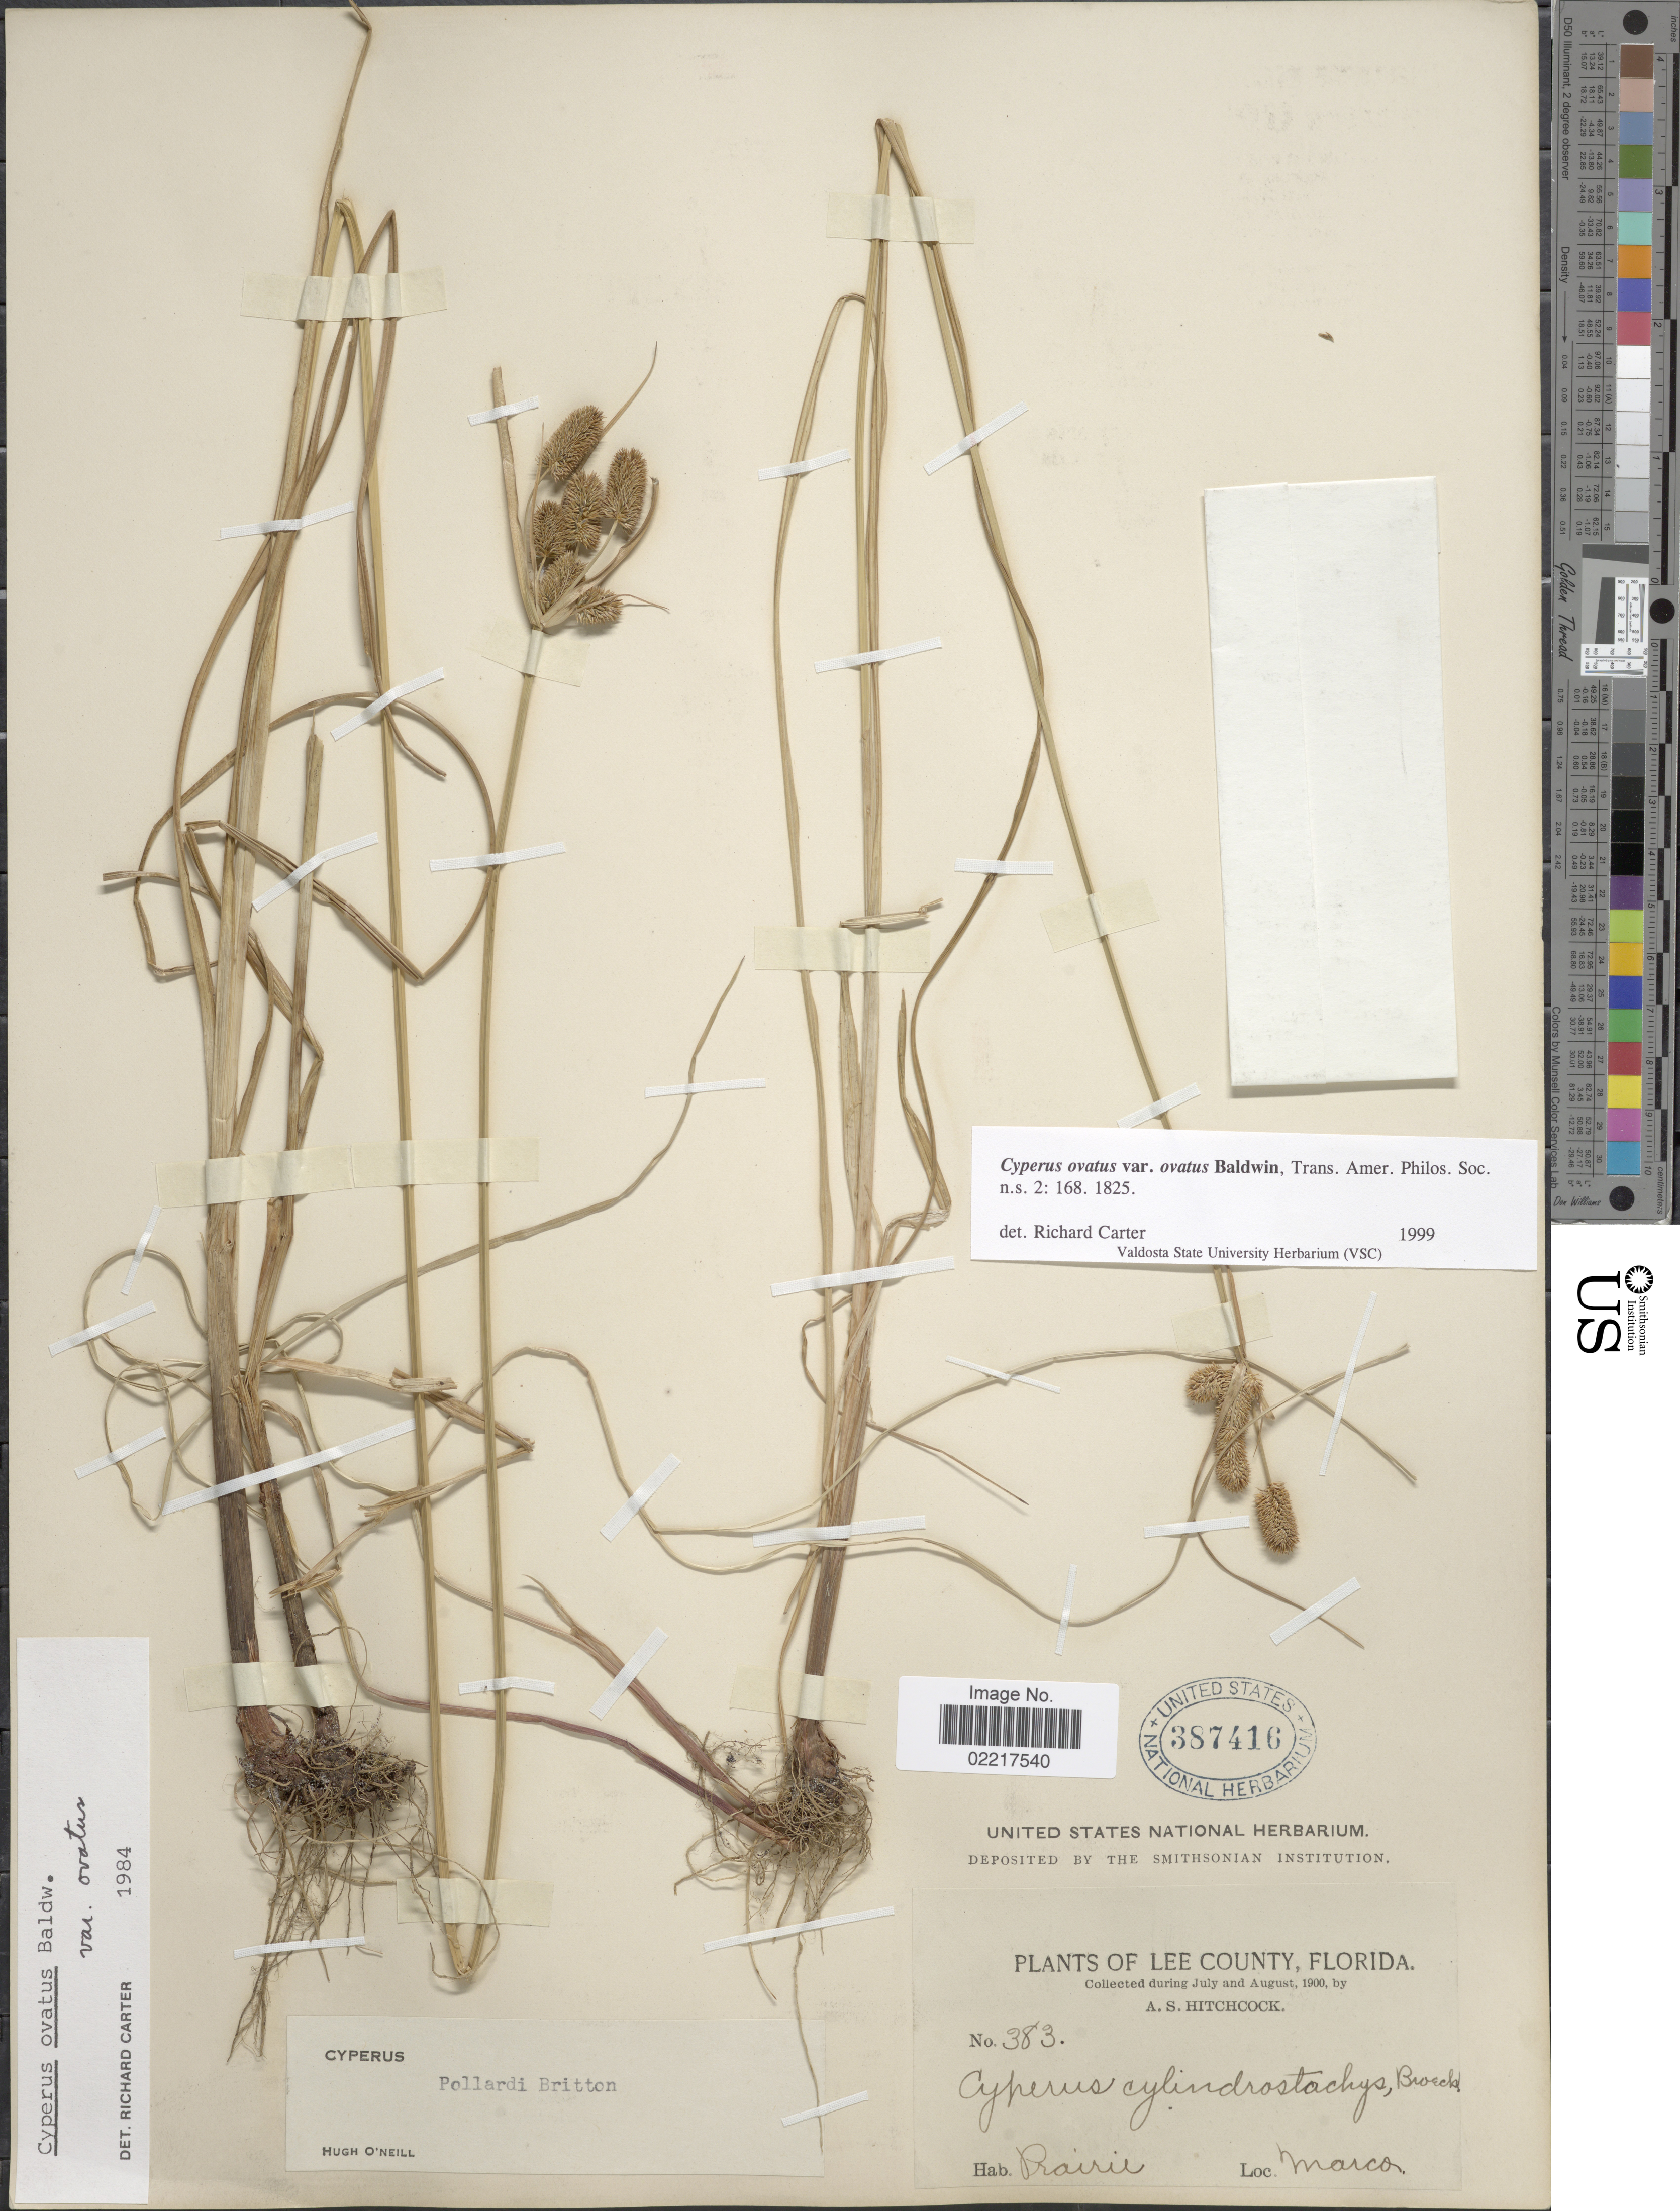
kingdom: Plantae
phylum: Tracheophyta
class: Liliopsida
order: Poales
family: Cyperaceae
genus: Cyperus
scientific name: Cyperus ovatus var. ovatus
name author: Baldwin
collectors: A. S. Hitchcock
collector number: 383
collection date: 1900-07/1900-08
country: United States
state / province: Florida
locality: Lee County, Prairie, Marco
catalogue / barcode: US 387416